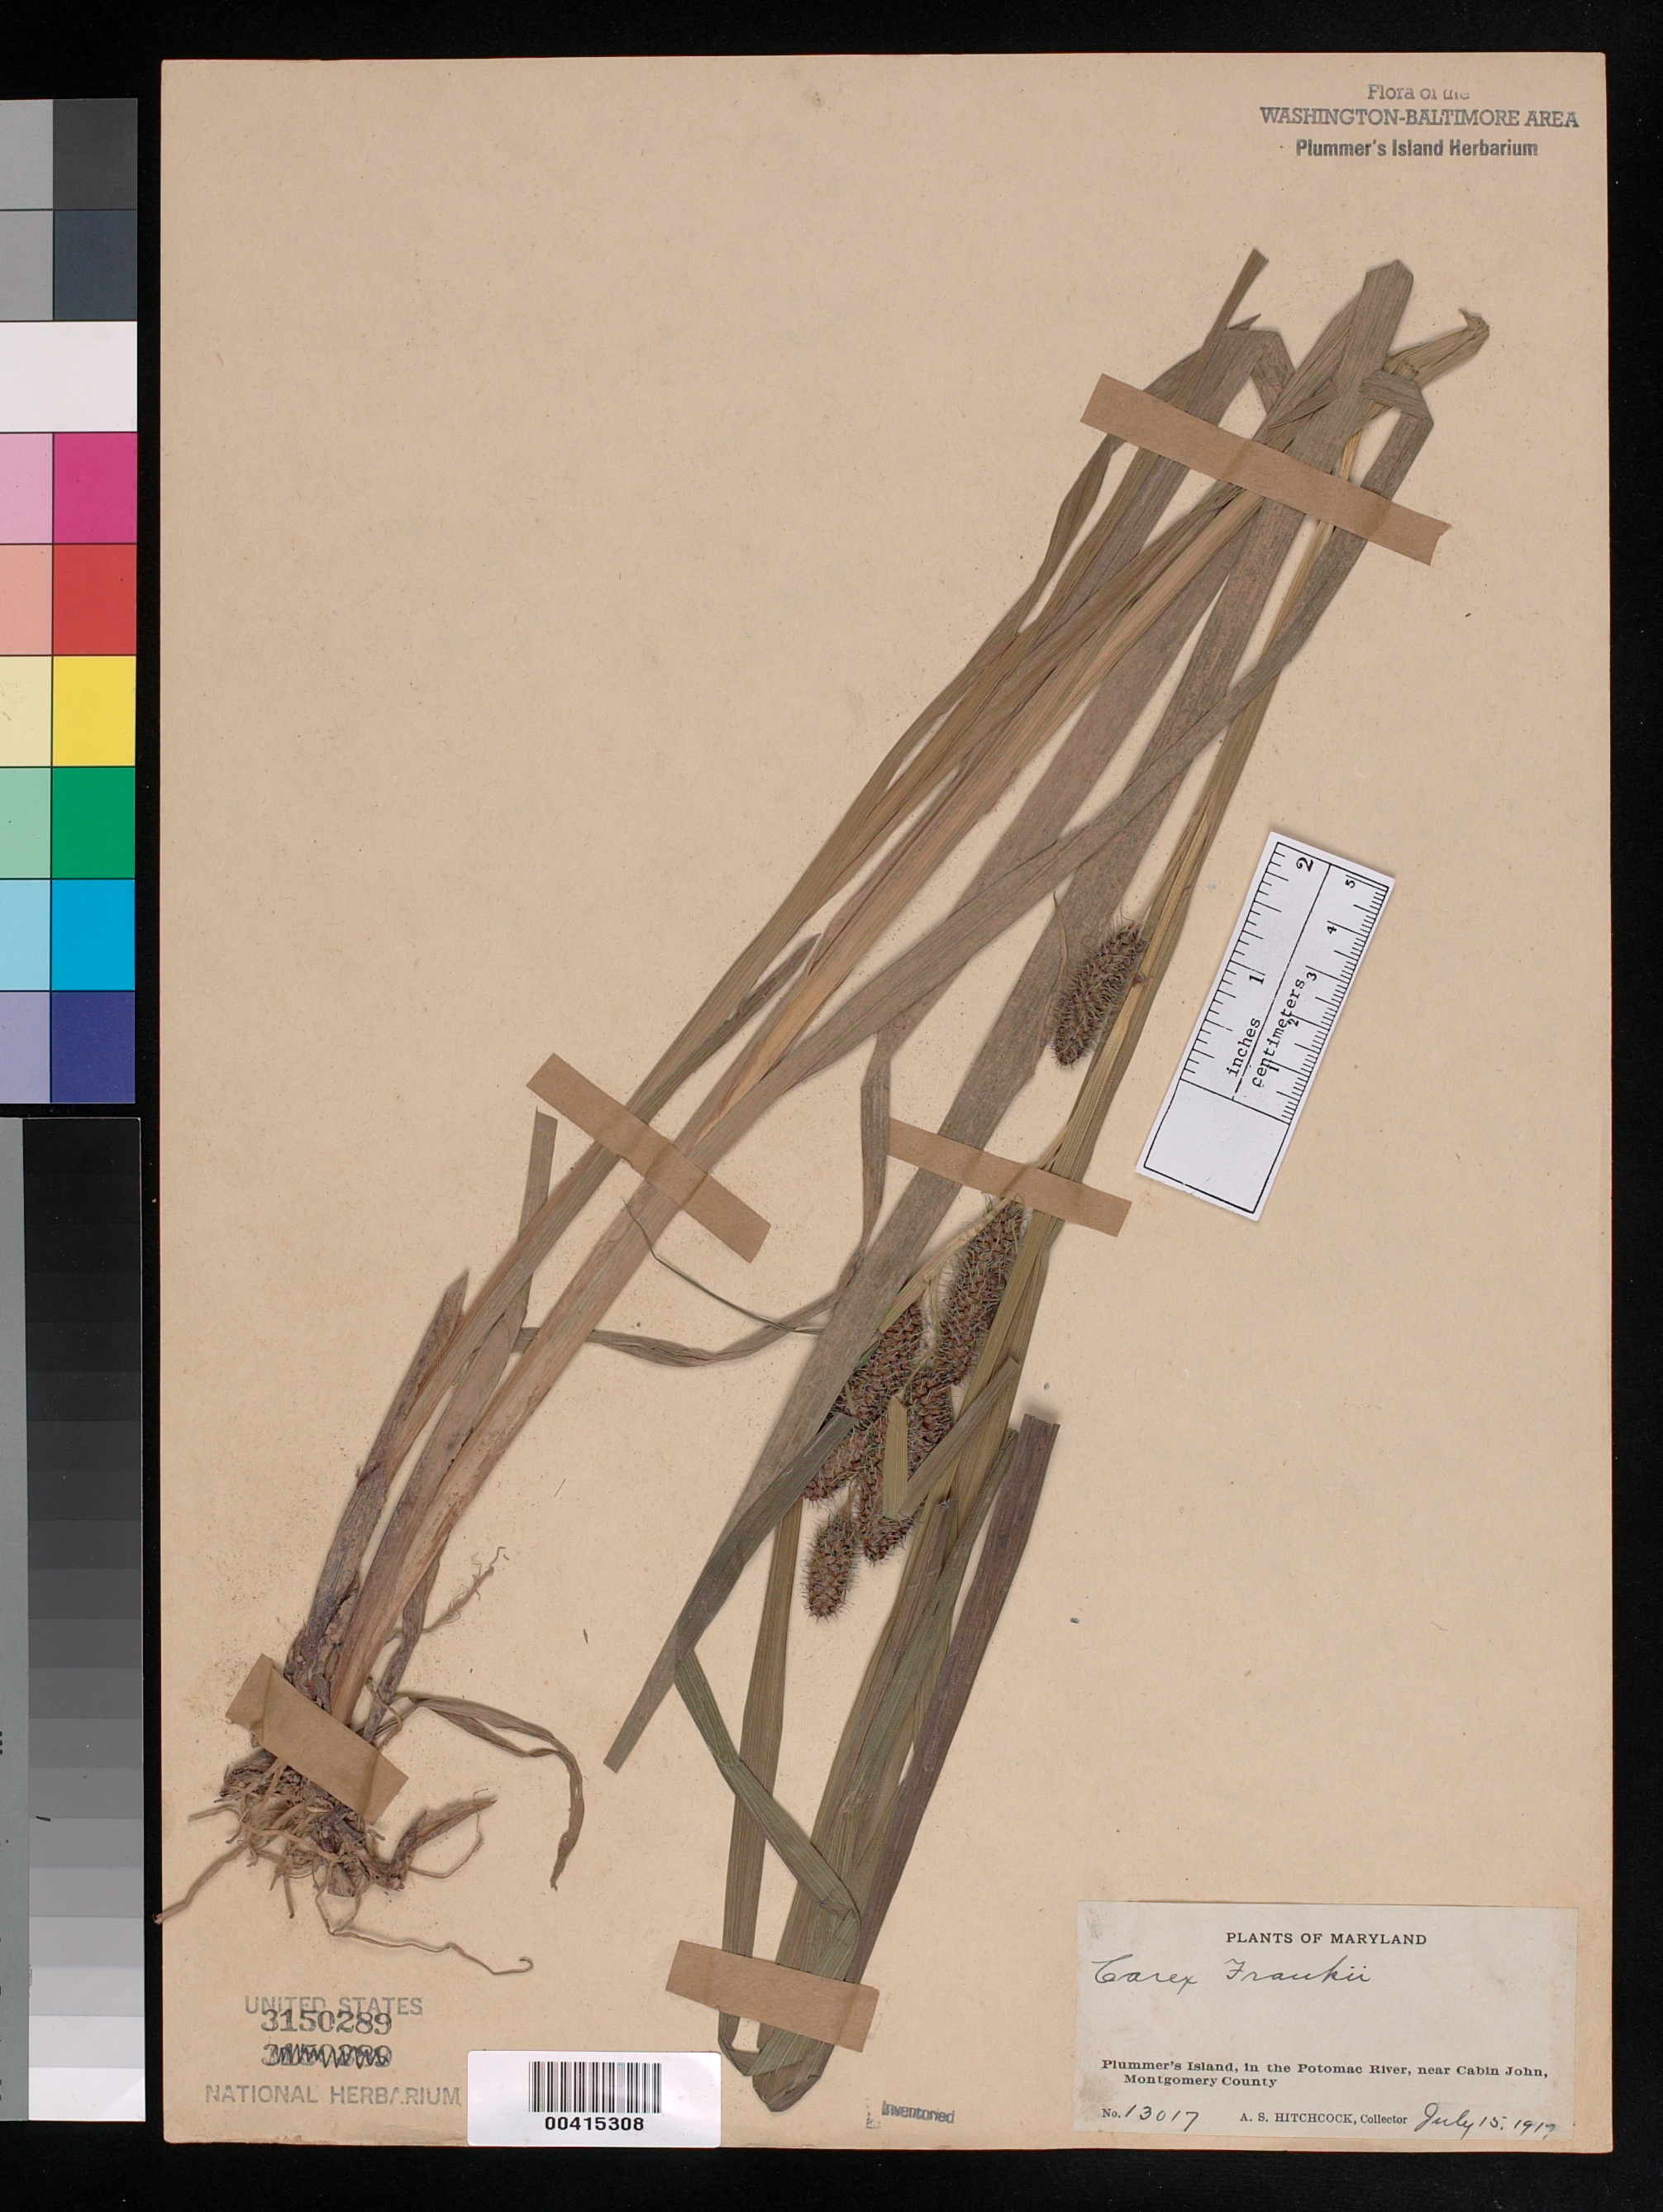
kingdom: Plantae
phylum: Tracheophyta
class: Liliopsida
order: Poales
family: Cyperaceae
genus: Carex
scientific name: Carex frankii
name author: Kunth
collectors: A. S. Hitchcock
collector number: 13017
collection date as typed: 15 Jul 1917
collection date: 1917-07-15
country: United States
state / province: Maryland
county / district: Montgomery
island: Plummers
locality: Plummer's Island Plummers Island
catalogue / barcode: US 3150289